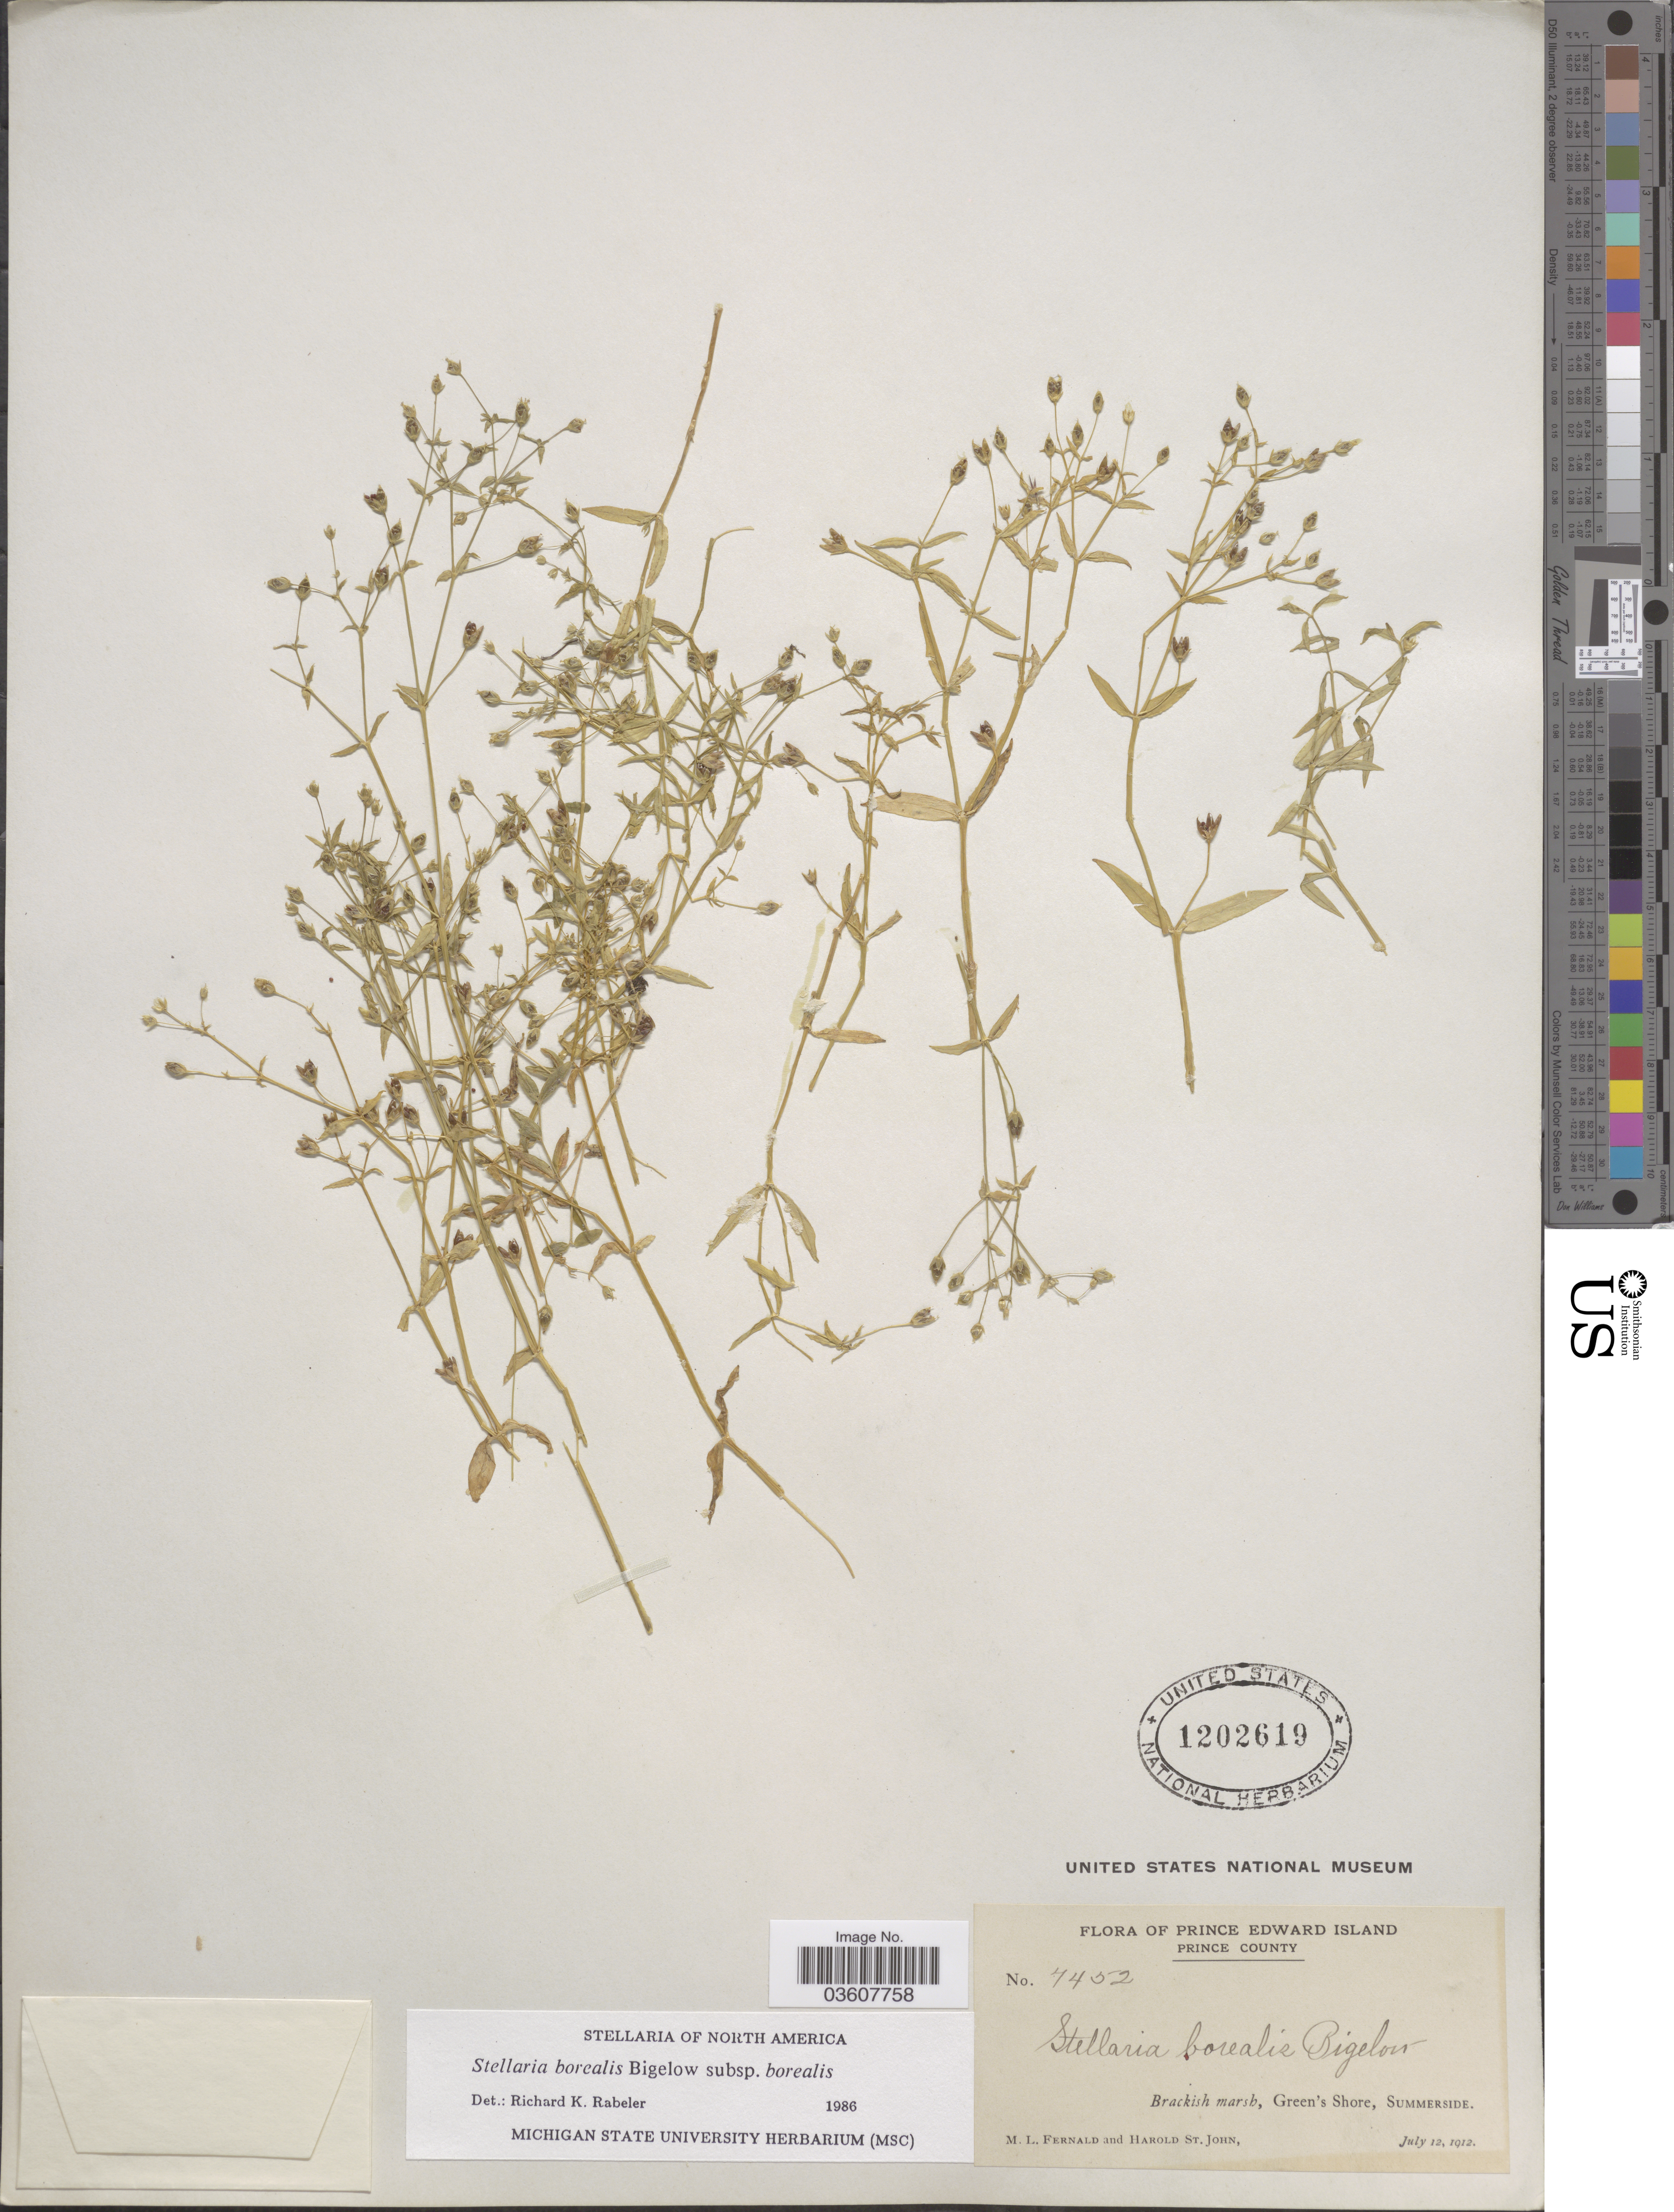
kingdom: Plantae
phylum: Tracheophyta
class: Magnoliopsida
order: Caryophyllales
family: Caryophyllaceae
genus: Stellaria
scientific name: Stellaria borealis subsp. borealis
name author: Bigelow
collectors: M. L. Fernald & H. St. John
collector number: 7452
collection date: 1912-07-12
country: Canada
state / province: Prince Edward Island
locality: Prince County. Brackish marsh, Green's Shore, Summerside.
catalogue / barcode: US 1202619